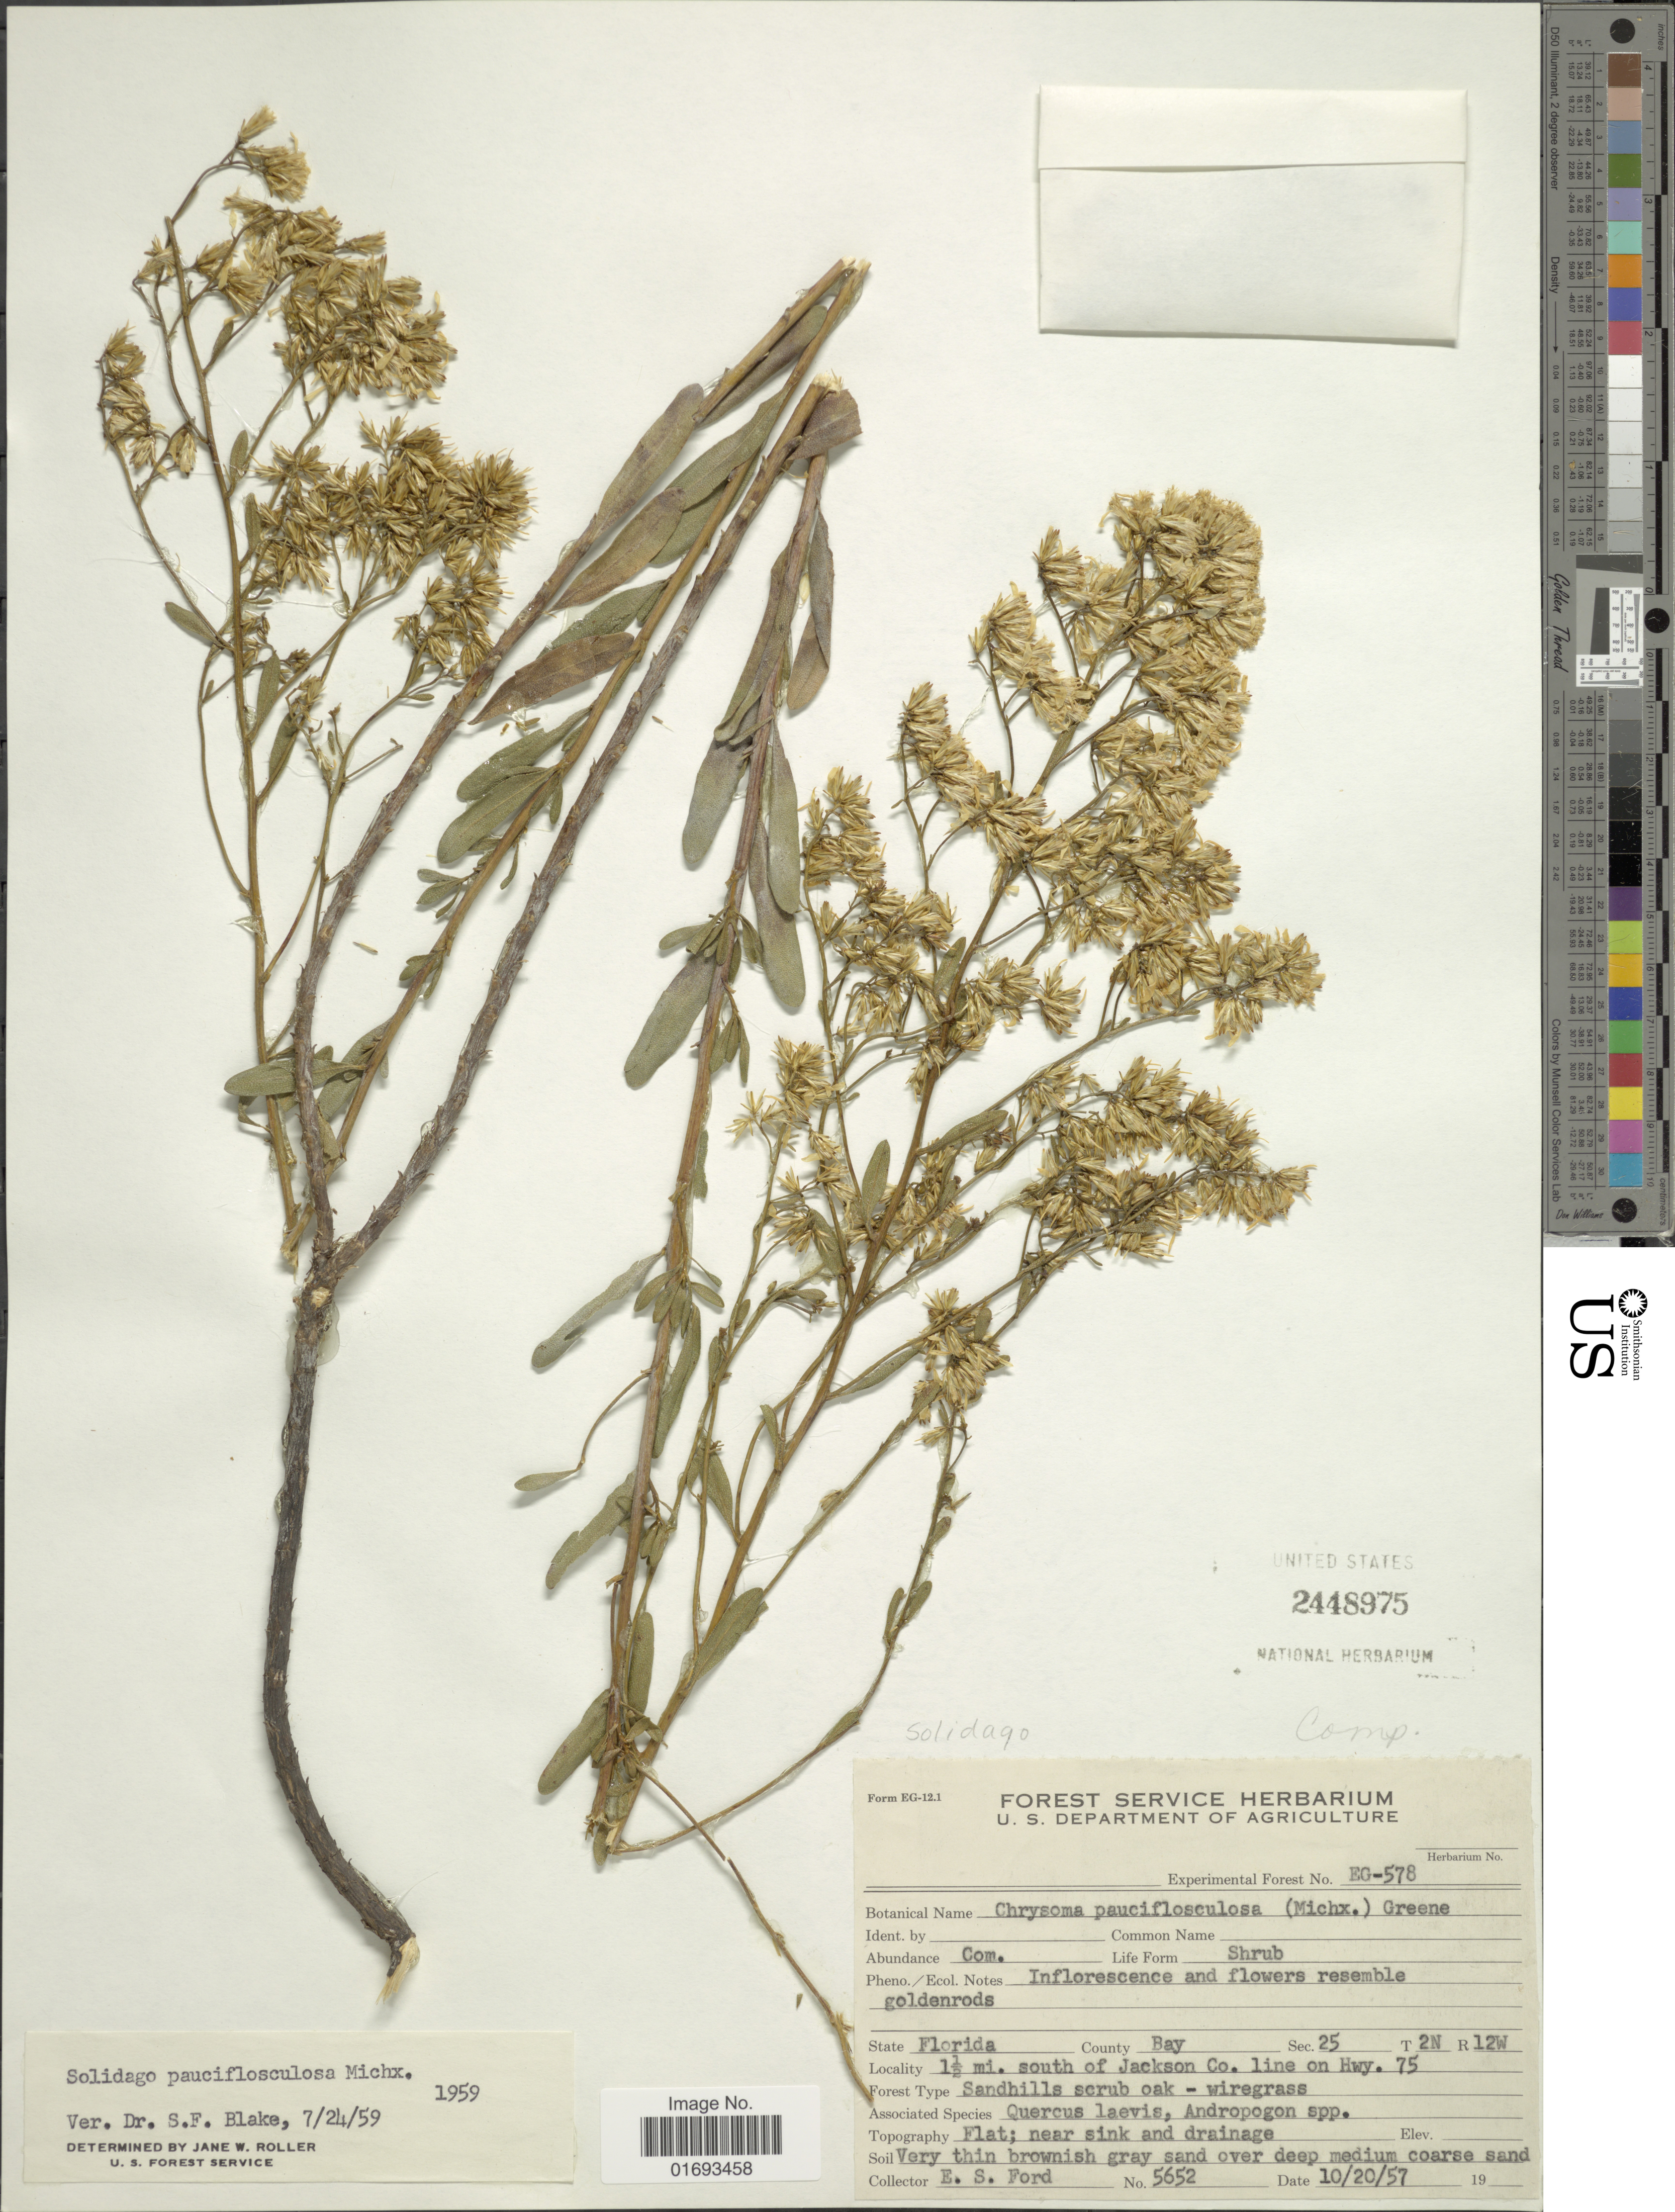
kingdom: Plantae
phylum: Tracheophyta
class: Magnoliopsida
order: Asterales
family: Asteraceae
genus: Chrysoma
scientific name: Chrysoma pauciflosculosa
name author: (Michx.) Greene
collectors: E. Ford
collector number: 5652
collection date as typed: Transcribed d/m/y: 20/10/57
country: United States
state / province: Florida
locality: Bay County, Sec. 25 T2N R12W, 1½ mi. south of Jackson Co. line on Hwy. 75, sandhills scrub oak- wiregrass, Flat; near sink and drainage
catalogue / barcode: US 2448975